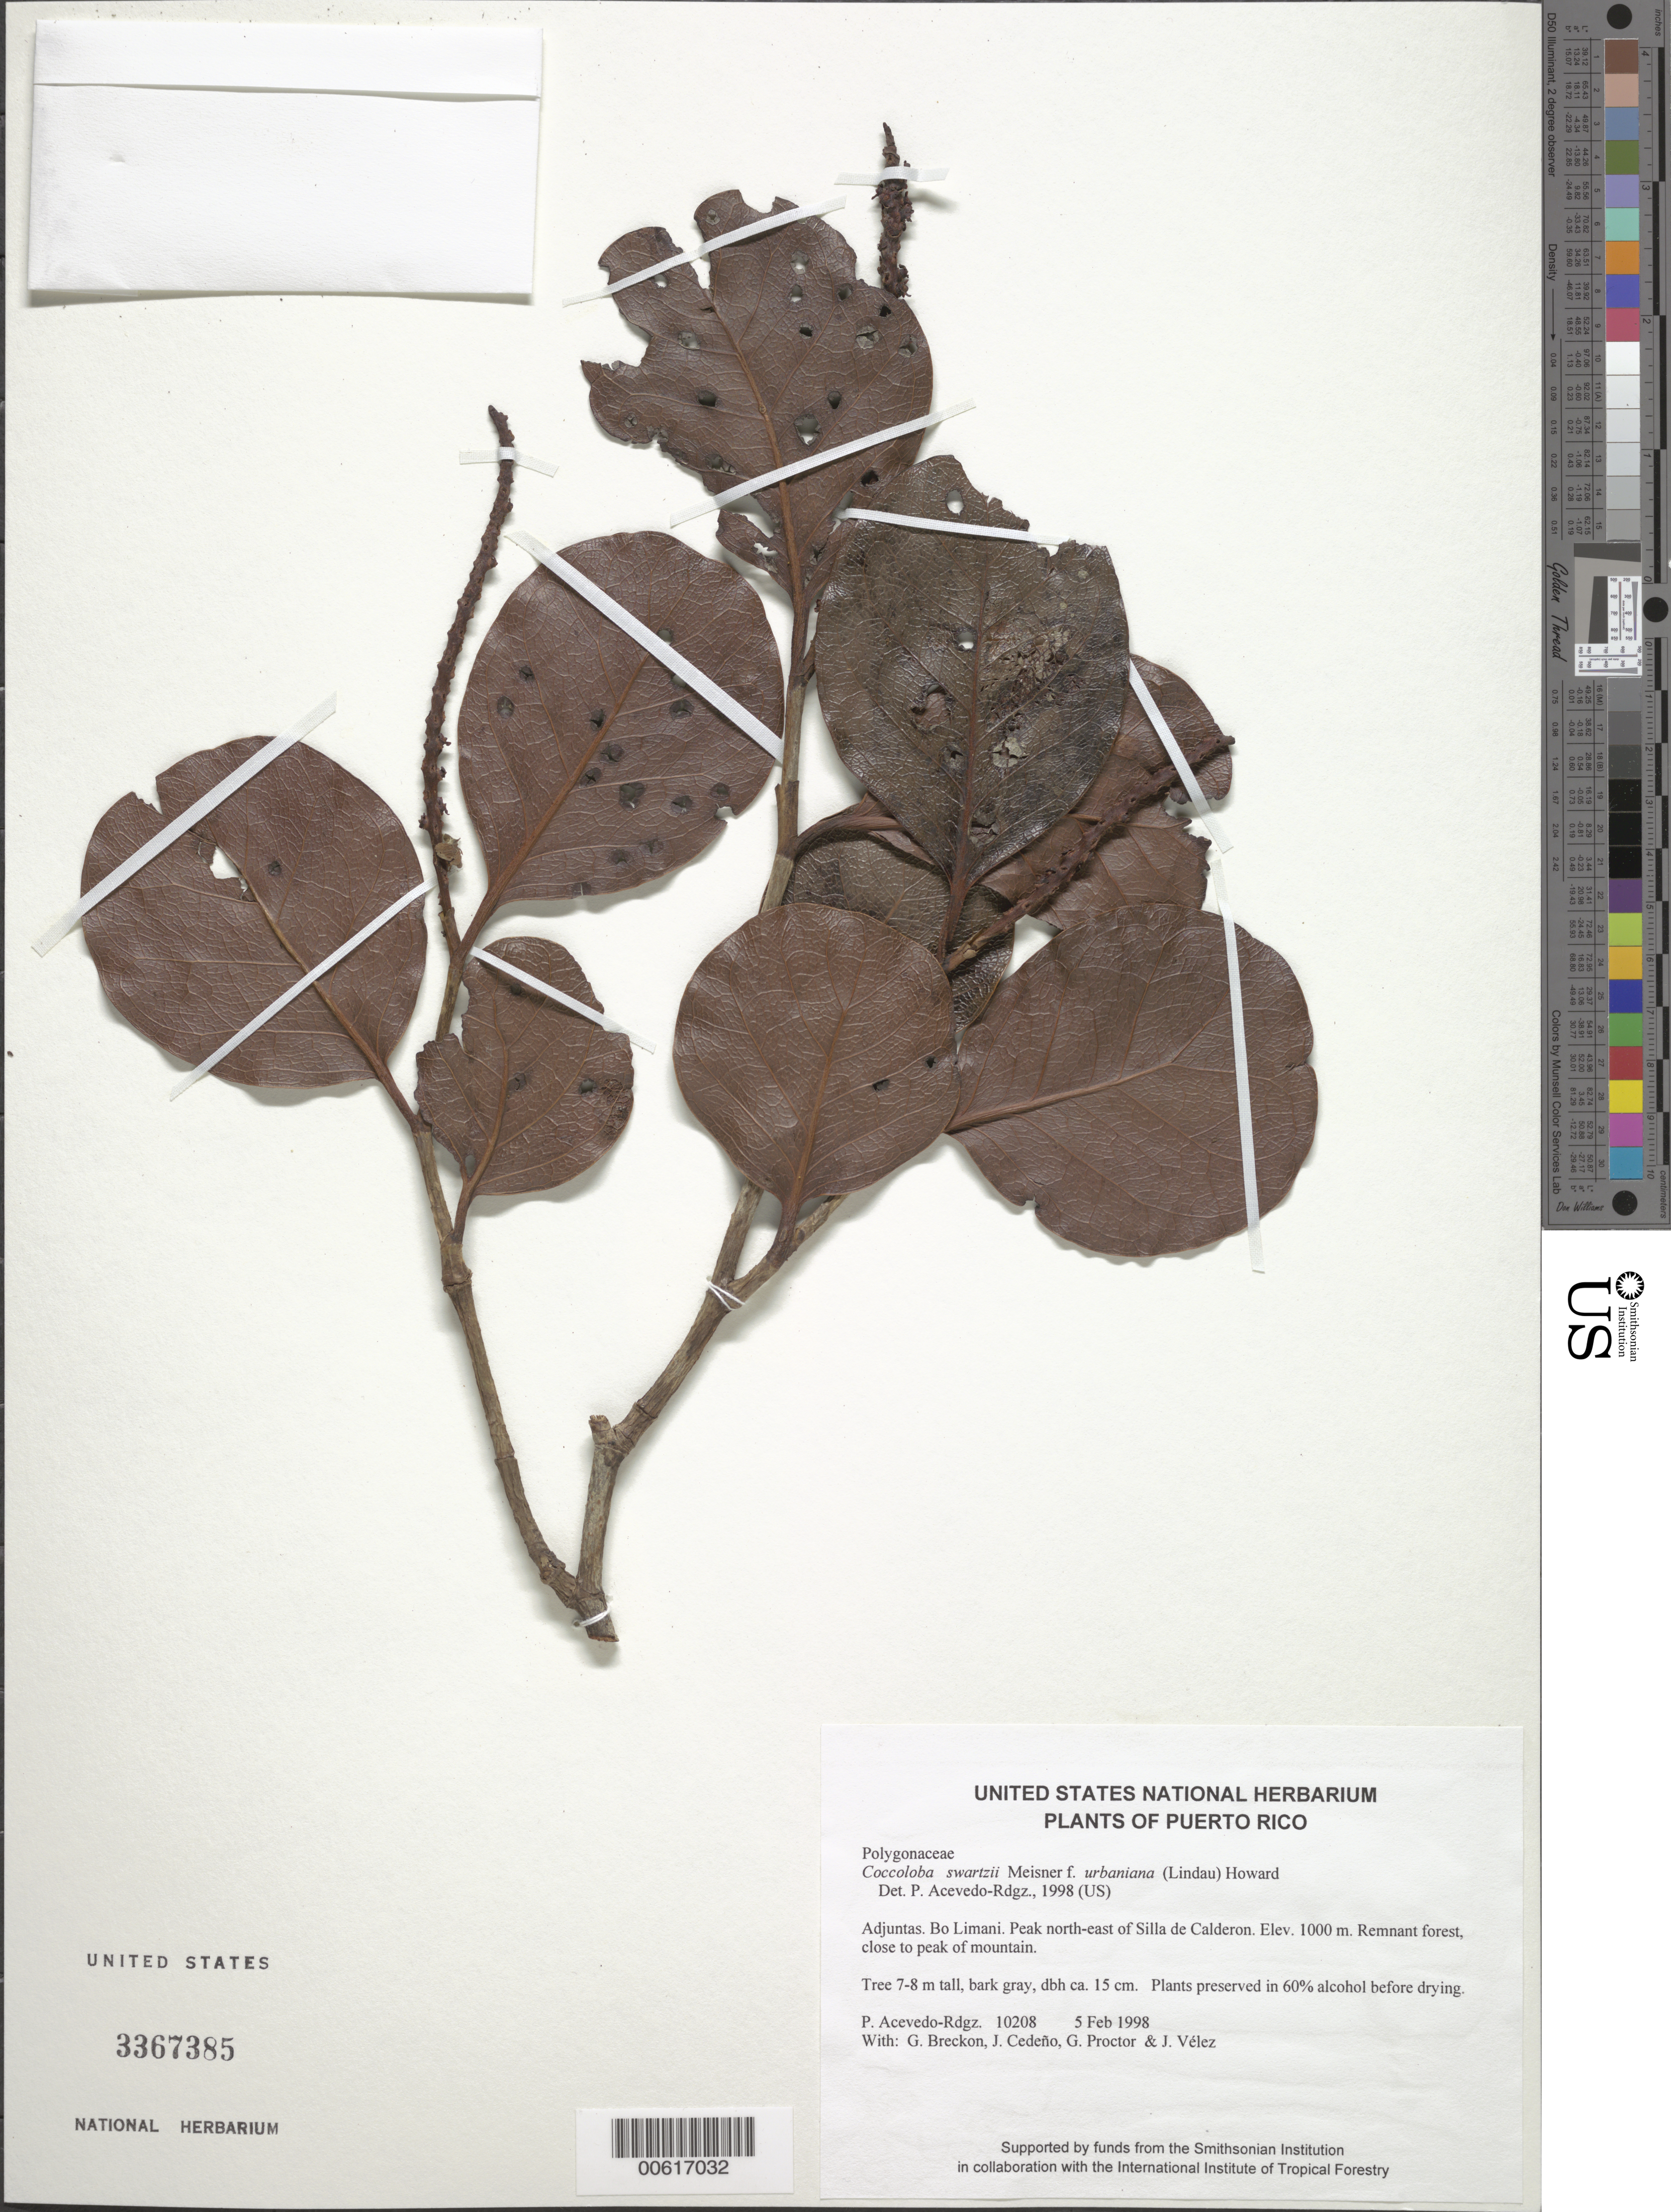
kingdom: Plantae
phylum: Tracheophyta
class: Magnoliopsida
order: Caryophyllales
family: Polygonaceae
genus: Coccoloba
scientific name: Coccoloba swartzii f. urbaniana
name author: (Linden) R.A. Howard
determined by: Acevedo-Rodríguez, P., (BOT), Smithsonian Institution - National Museum of Natural History (UNITED STATES)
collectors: P. Acevedo-Rodr., G. J. Breckon, J. A. Cedeño M., G. R. Proctor & J. Vélez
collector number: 10208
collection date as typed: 05 Feb 1998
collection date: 1998-02-05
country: Puerto Rico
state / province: Adjuntas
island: Puerto Rico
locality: Adjuntas; Bo. Limani; Peak north-east of Silla de Calderon.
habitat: Remnant forest, close to peak of mountain.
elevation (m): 1000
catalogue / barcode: US 3367385